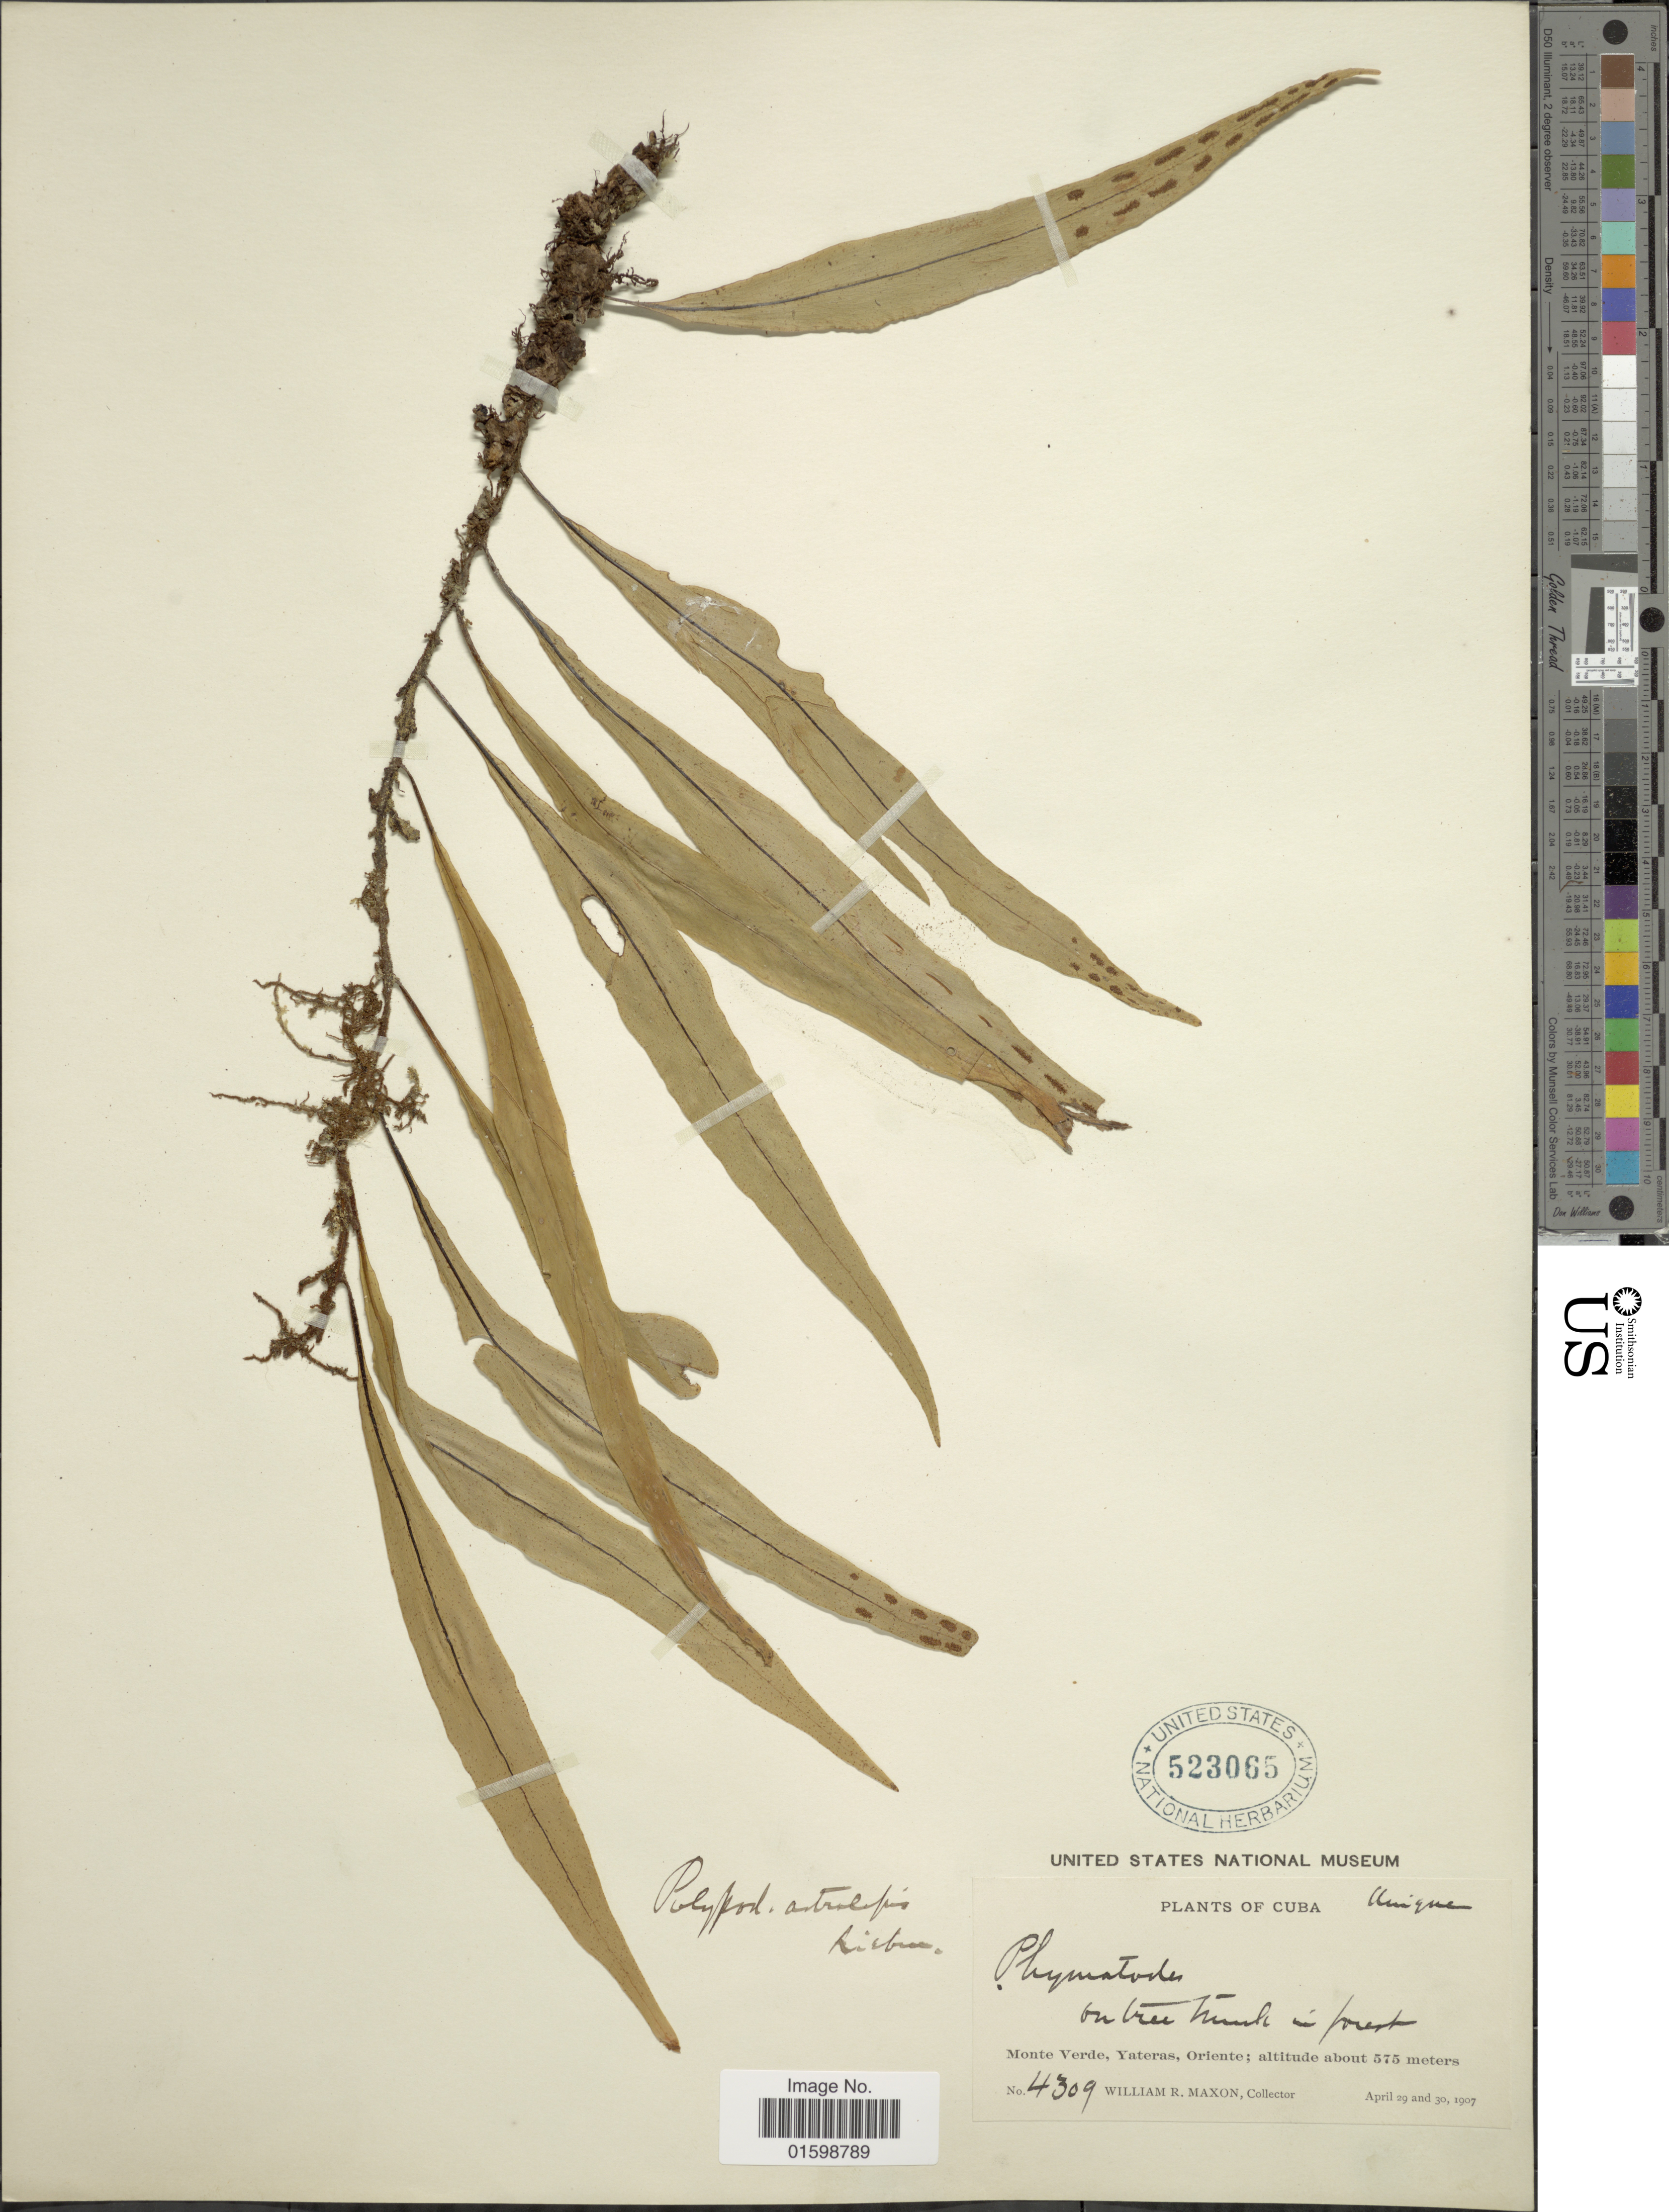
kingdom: Plantae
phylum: Tracheophyta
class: Polypodiopsida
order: Polypodiales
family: Polypodiaceae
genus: Pleopeltis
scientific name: Pleopeltis astrolepis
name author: (Liebm.) E. Fourn.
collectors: W. R. Maxon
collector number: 4309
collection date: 1907-04-29/1907-04-30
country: Cuba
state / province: Oriente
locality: On tree trunks in forest, Monte verde, Yateras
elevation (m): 575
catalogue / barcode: US 523065